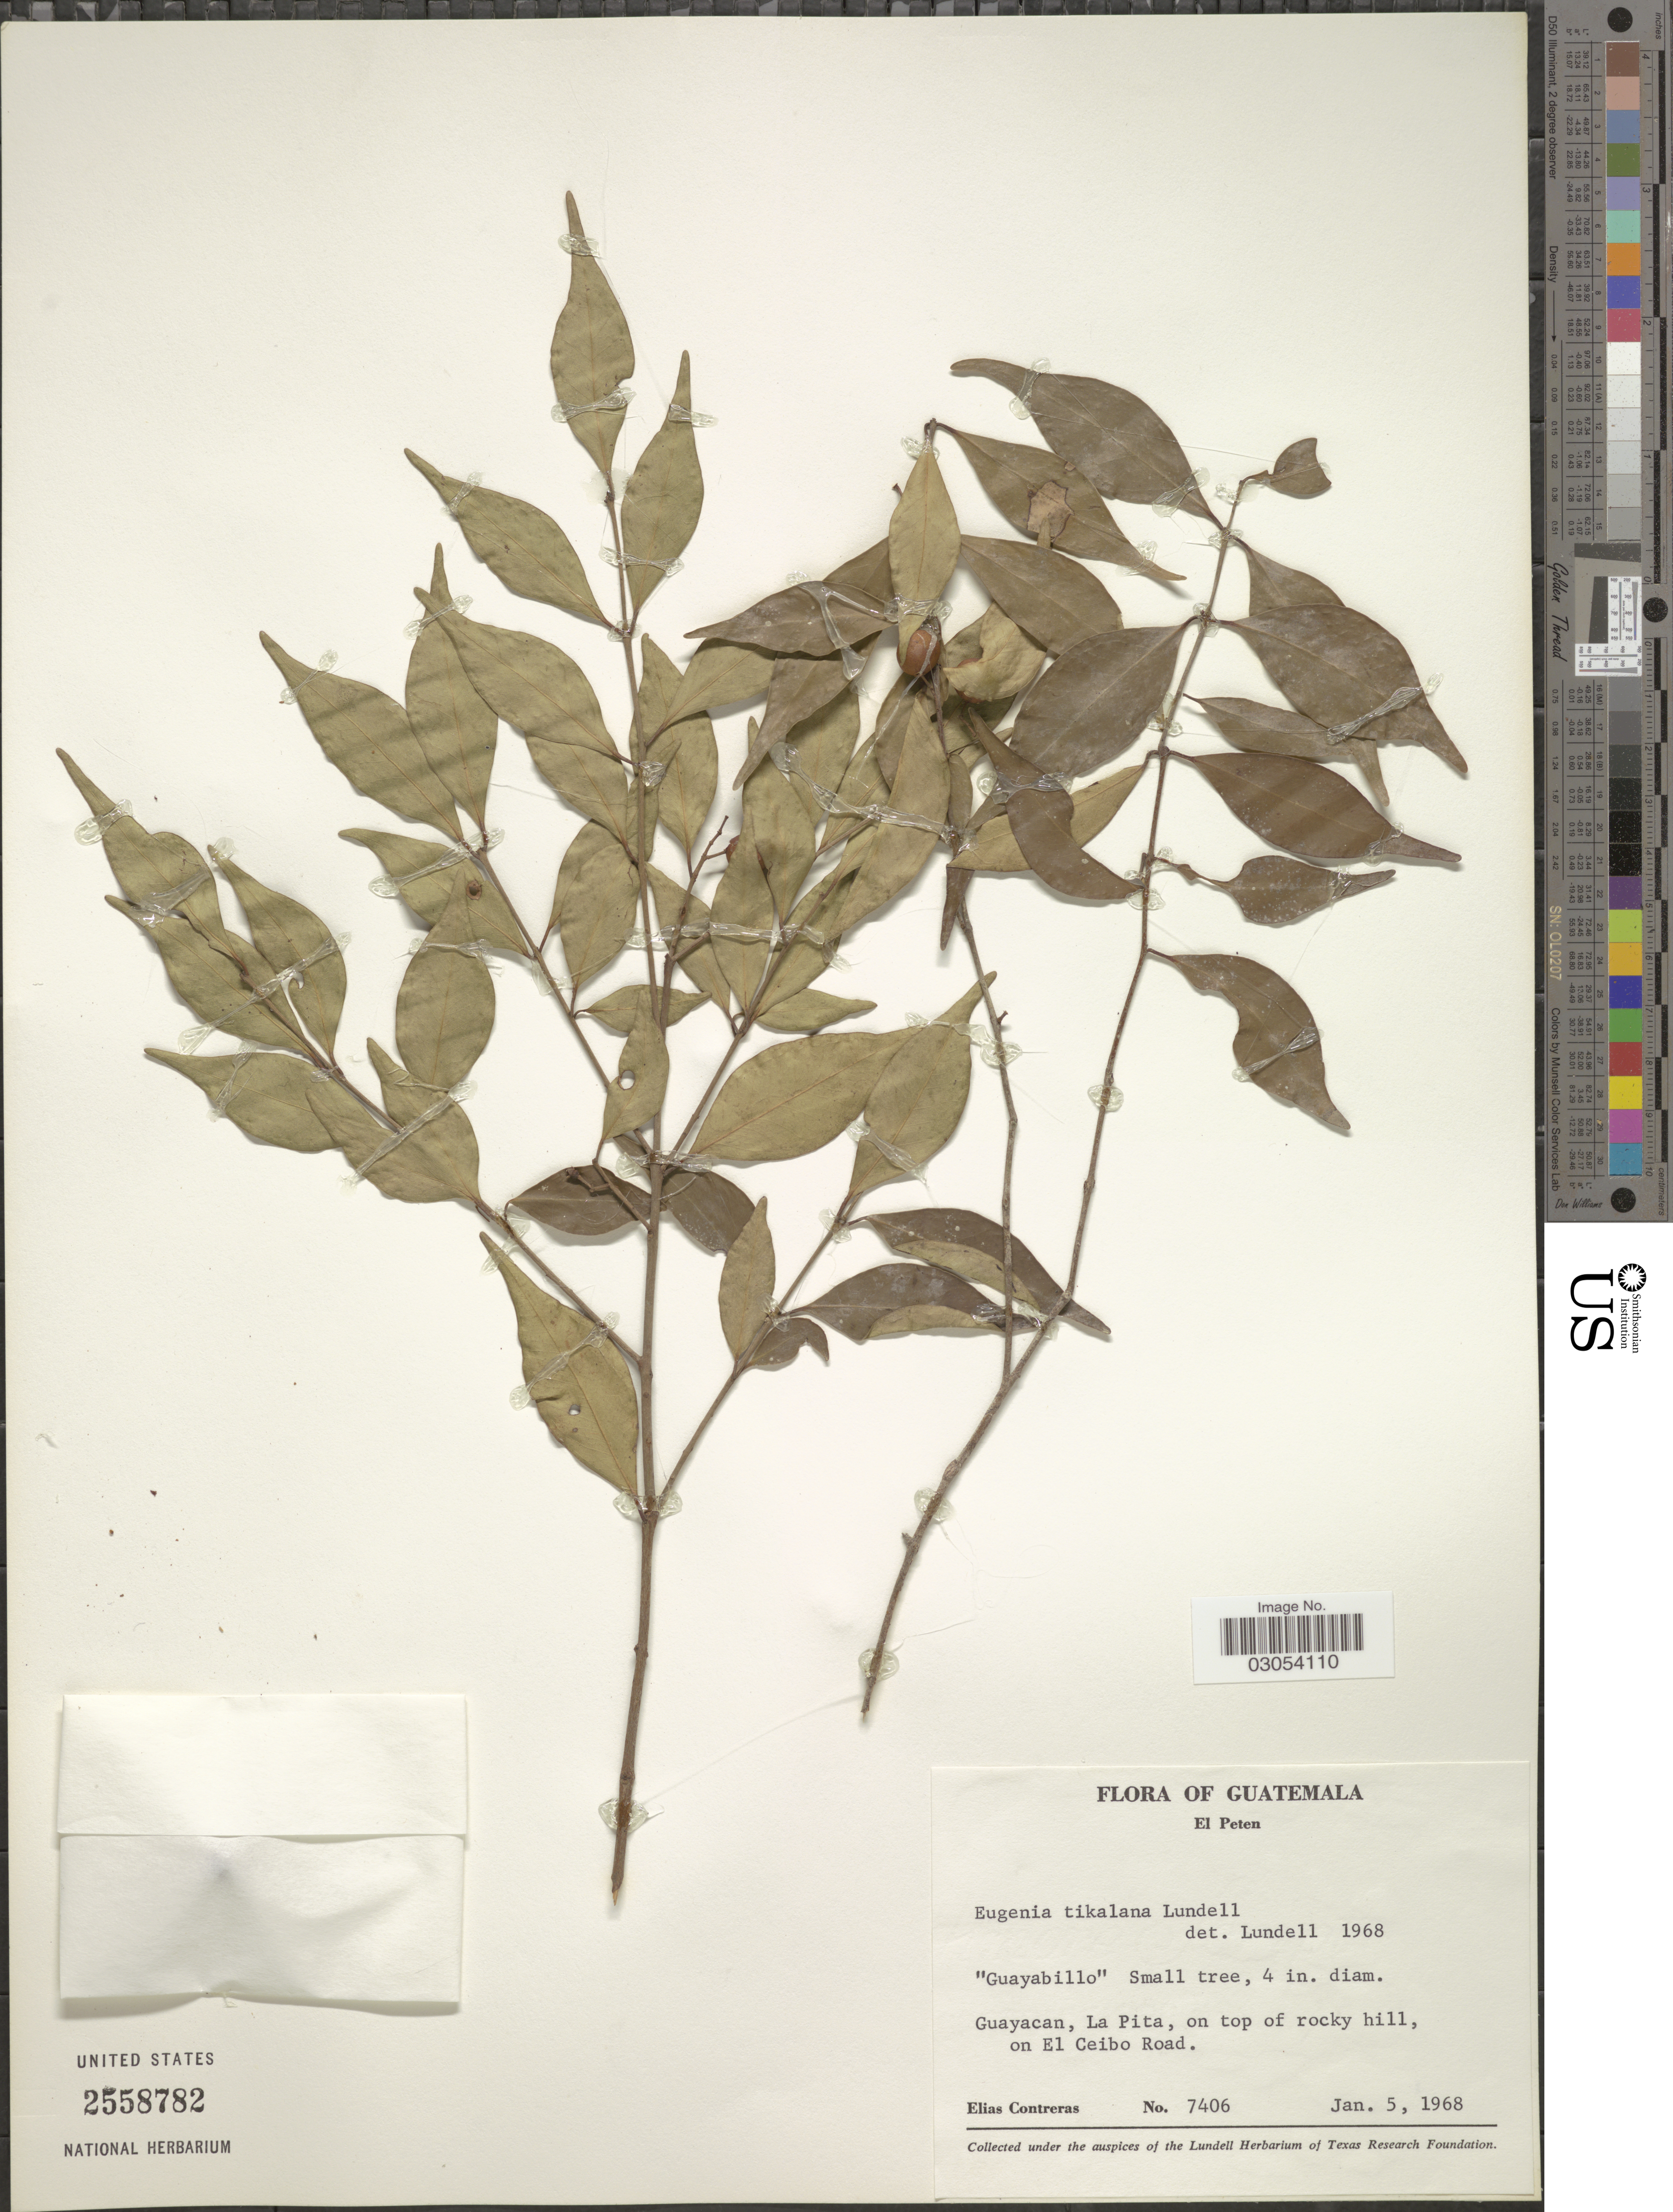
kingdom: Plantae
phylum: Tracheophyta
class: Magnoliopsida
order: Myrtales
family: Myrtaceae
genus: Eugenia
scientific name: Eugenia tikalana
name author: Lundell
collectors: E. Contreras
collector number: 7406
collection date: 1968-01-05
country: Guatemala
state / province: El Petén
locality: Guayacan, La Pita, on top of rocky hill, on El Ceibo Road.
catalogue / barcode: US 2558782